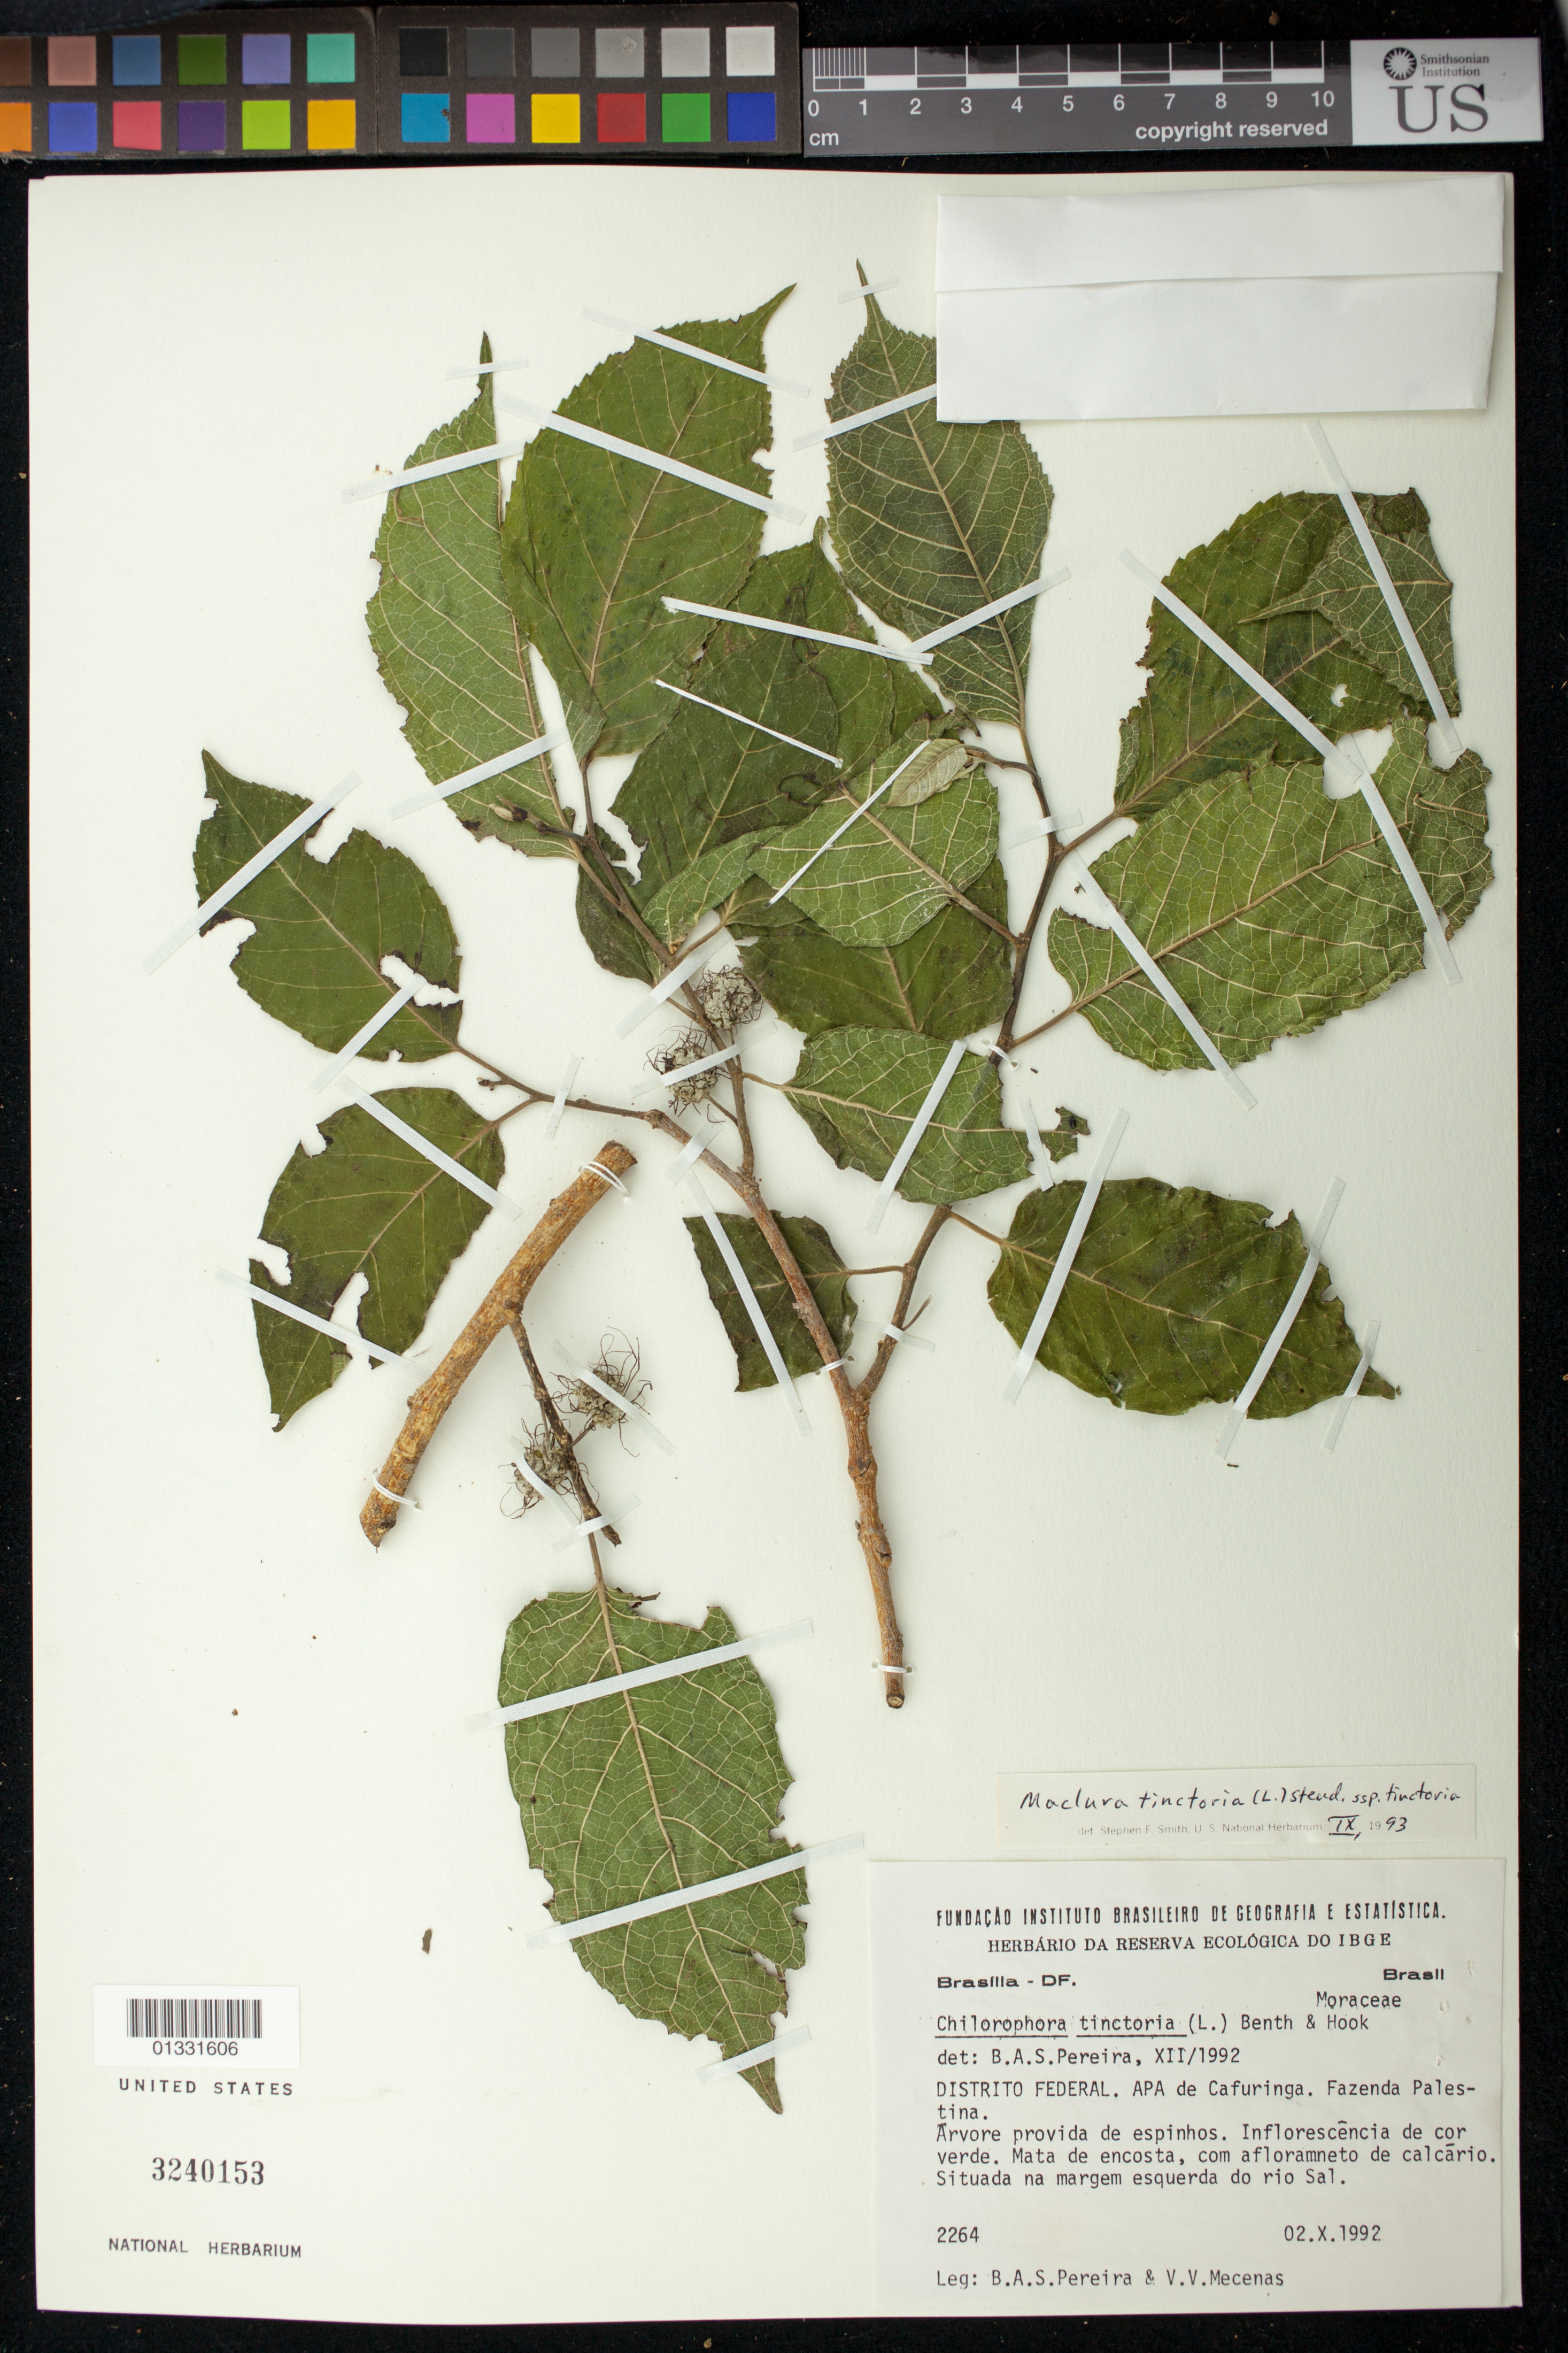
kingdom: Plantae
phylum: Tracheophyta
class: Magnoliopsida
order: Rosales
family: Moraceae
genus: Maclura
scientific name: Maclura tinctoria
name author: (L.) D. Don ex Steud.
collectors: B. A. S. Pereira & V. Mecenas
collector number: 2264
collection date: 1992-10-02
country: Brazil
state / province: Distrito Federal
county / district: Brasília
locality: APA de Cafuringa. Fazenda Palestina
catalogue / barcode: US 3240153